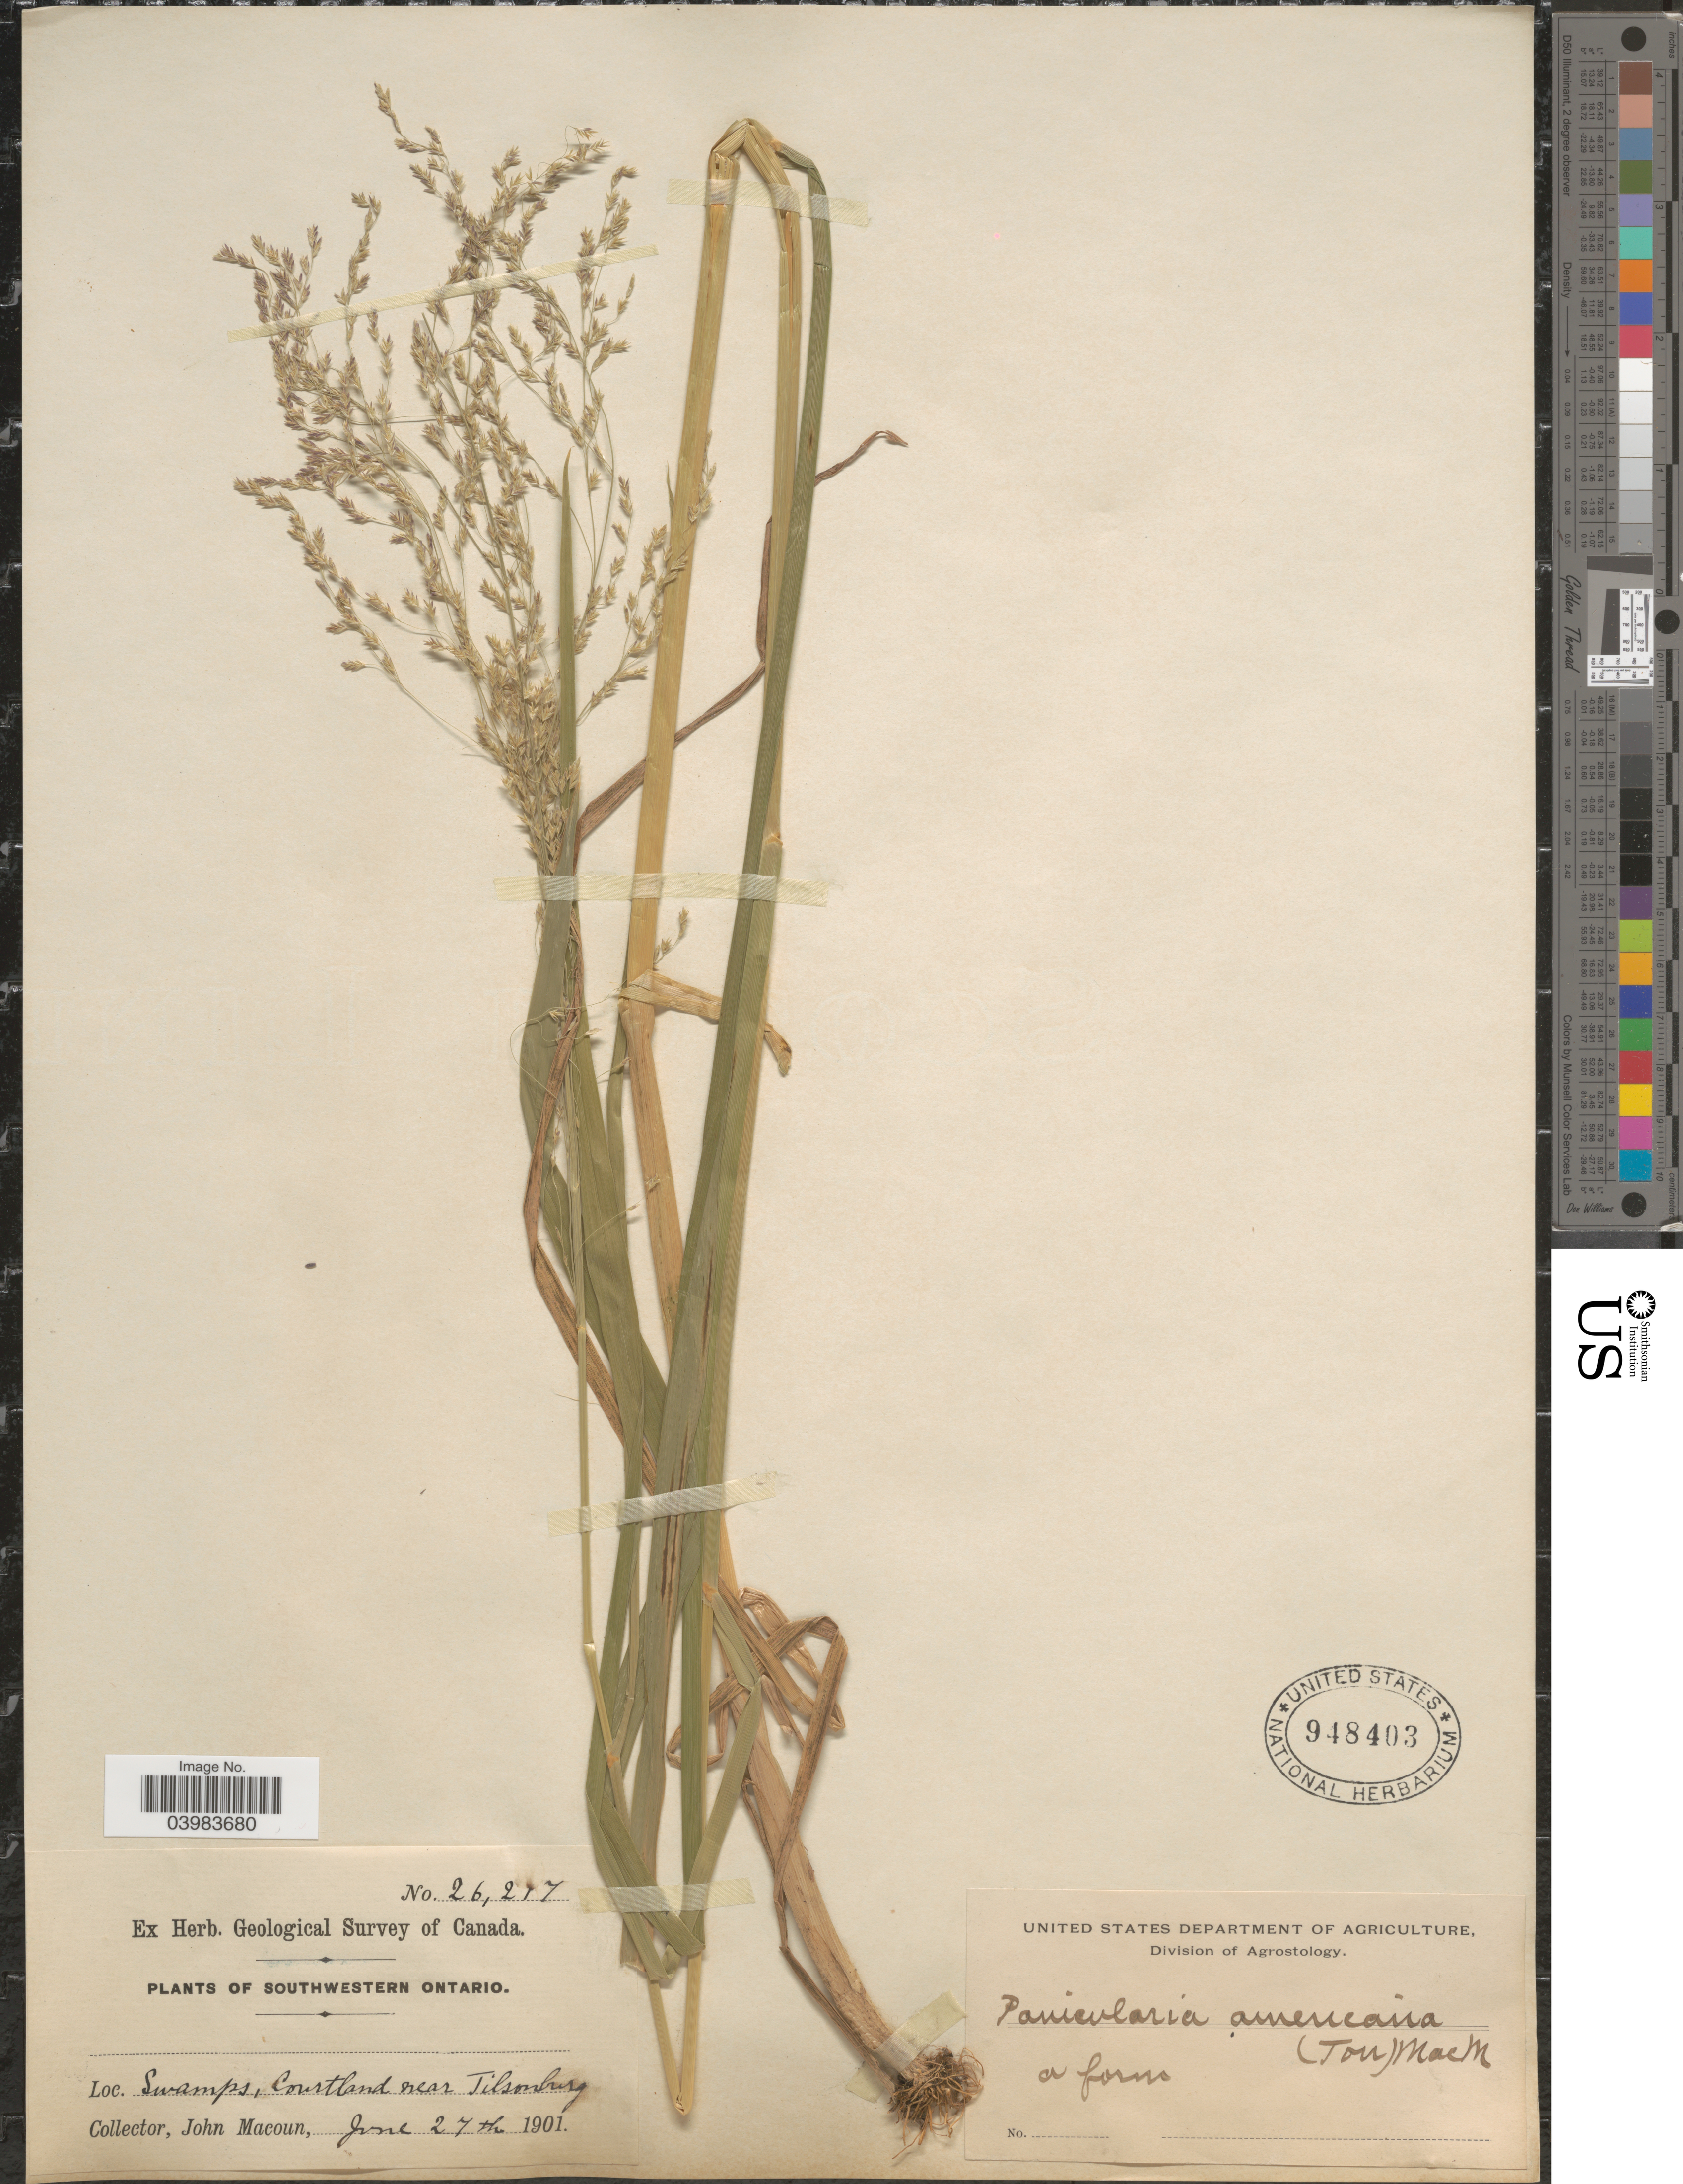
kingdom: Plantae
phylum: Tracheophyta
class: Liliopsida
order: Poales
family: Poaceae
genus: Glyceria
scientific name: Glyceria grandis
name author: S. Watson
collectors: J. Macoun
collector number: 26217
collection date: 1901-06-27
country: Canada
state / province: Ontario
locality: Southwestern Ontario. Swamps, Courtland near Tilsonburg.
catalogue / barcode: US 948403